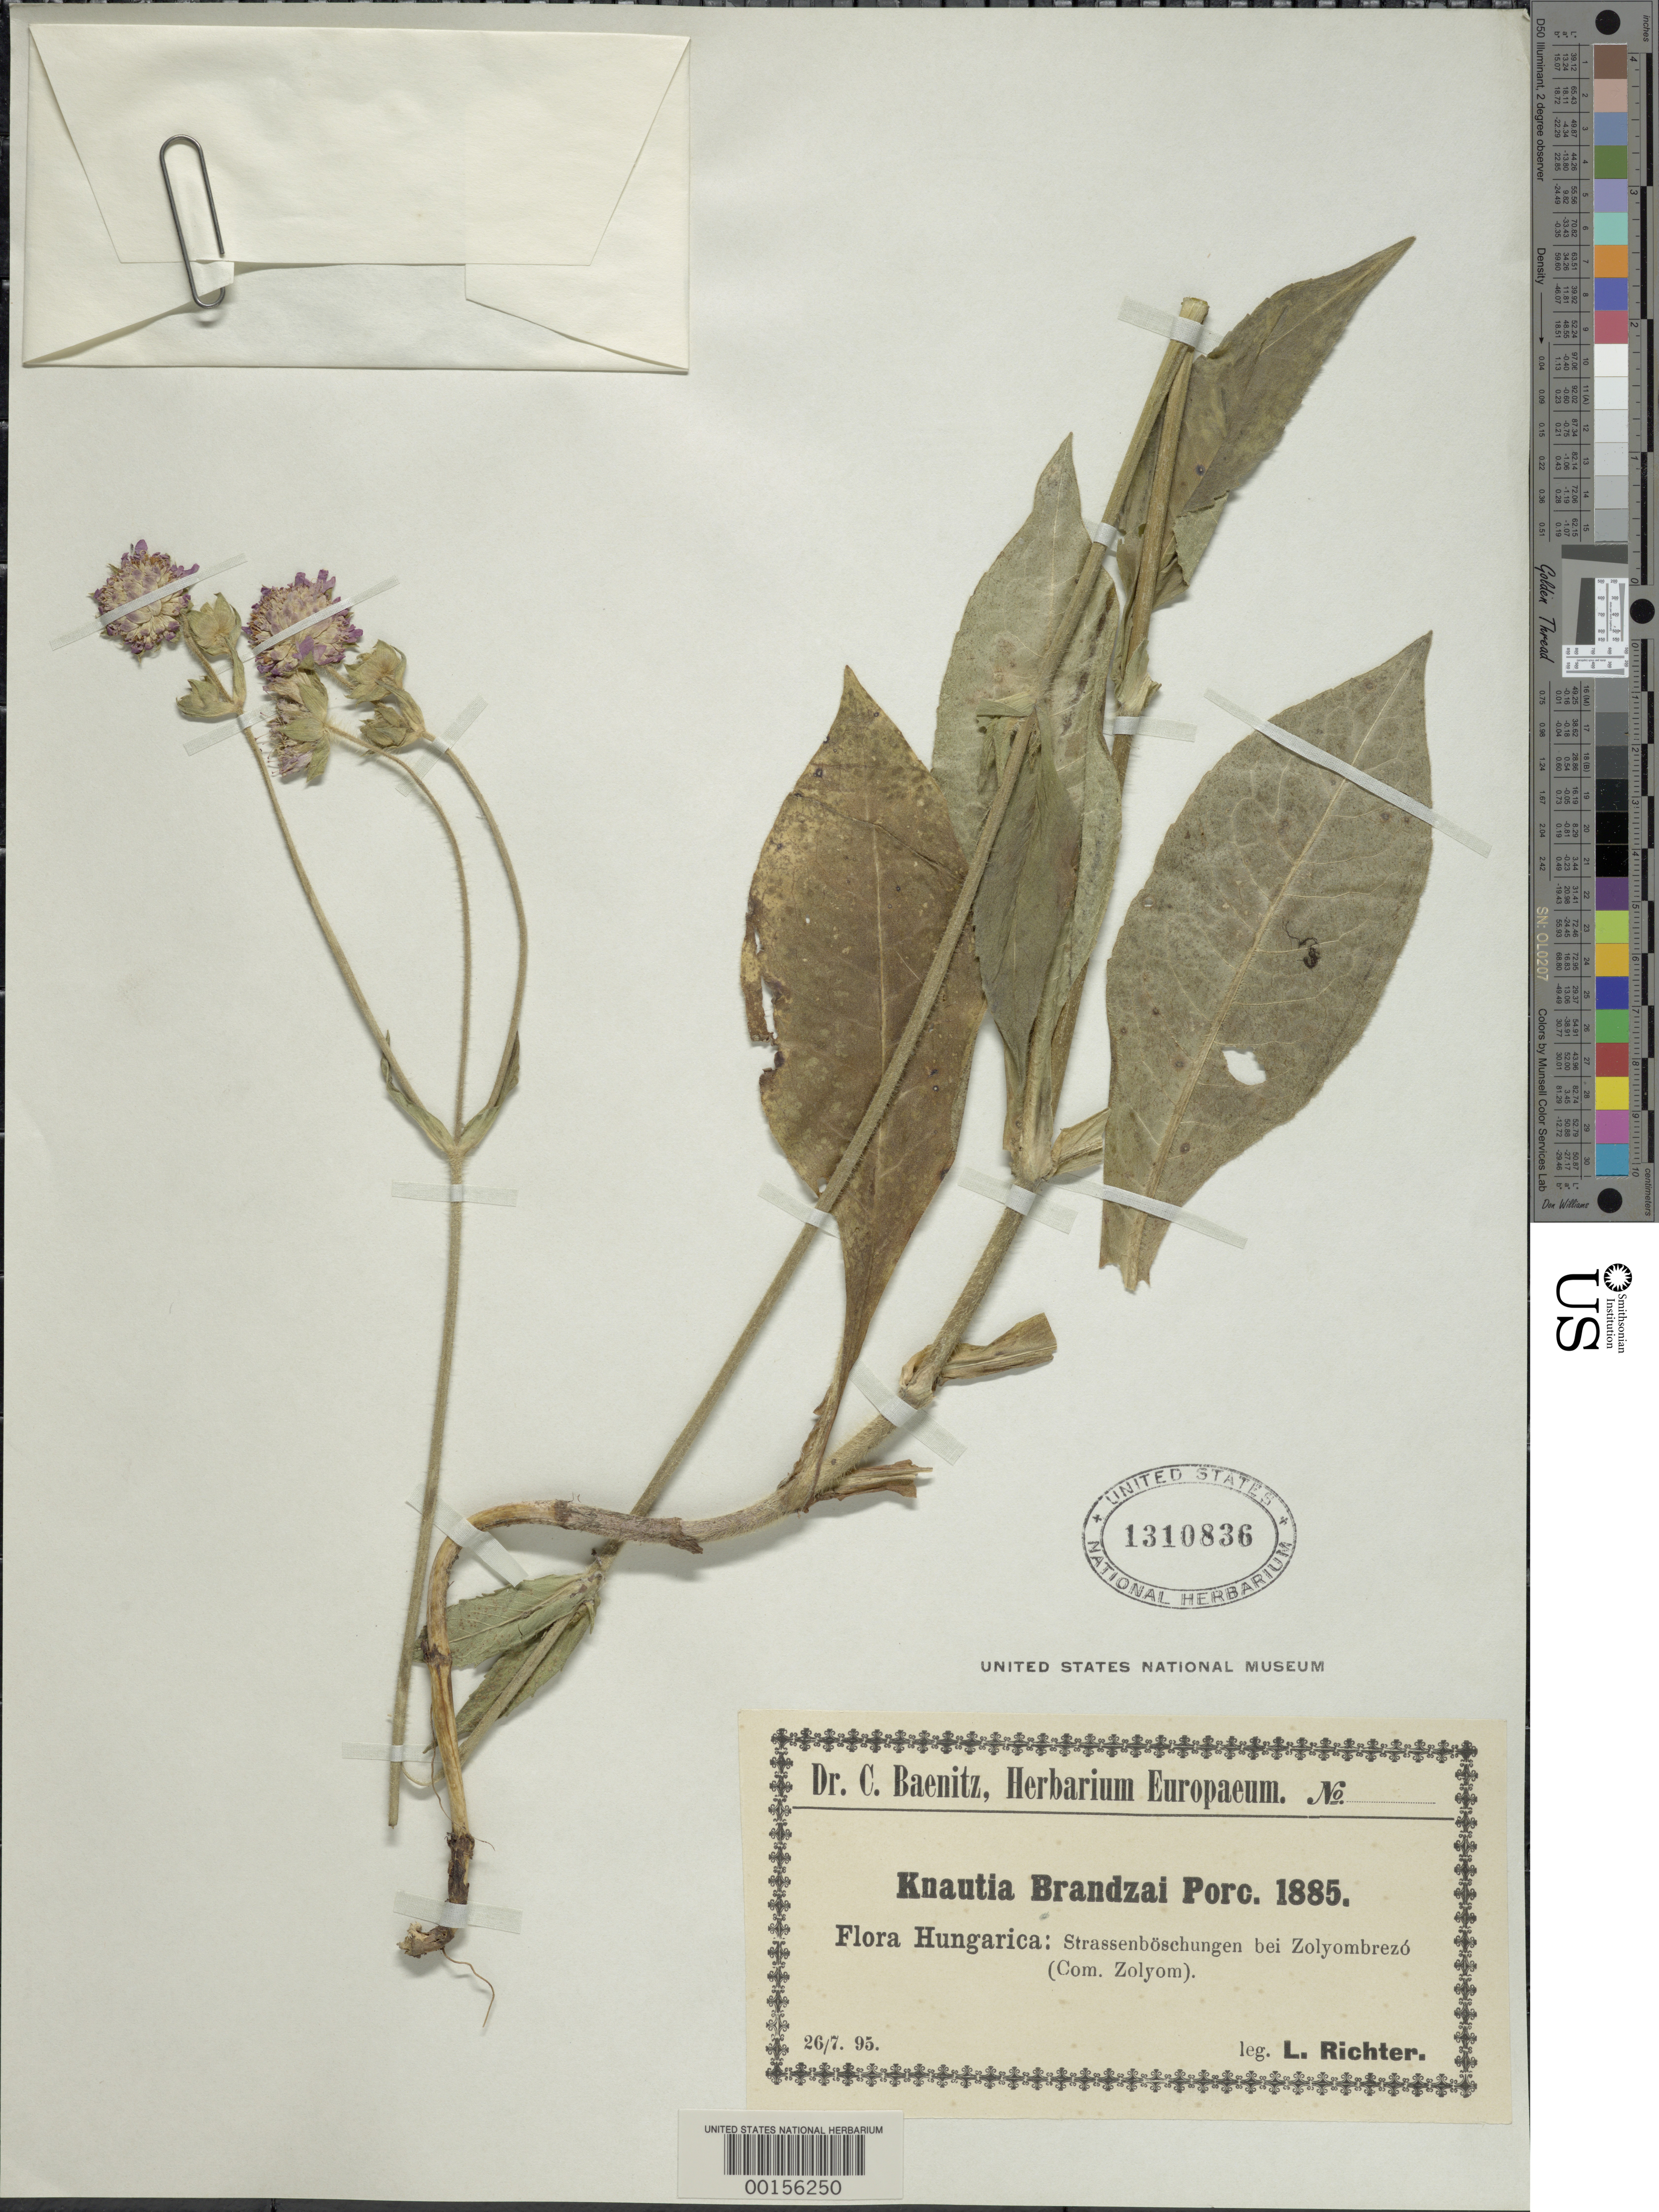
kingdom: Plantae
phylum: Tracheophyta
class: Magnoliopsida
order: Dipsacales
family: Caprifoliaceae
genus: Knautia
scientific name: Knautia brandzai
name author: Porc.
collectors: L. Richter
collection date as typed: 26 Jul 1895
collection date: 1895-07-26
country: Hungary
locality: Strassenboschungen near Zolyombrezo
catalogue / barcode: US 1310836